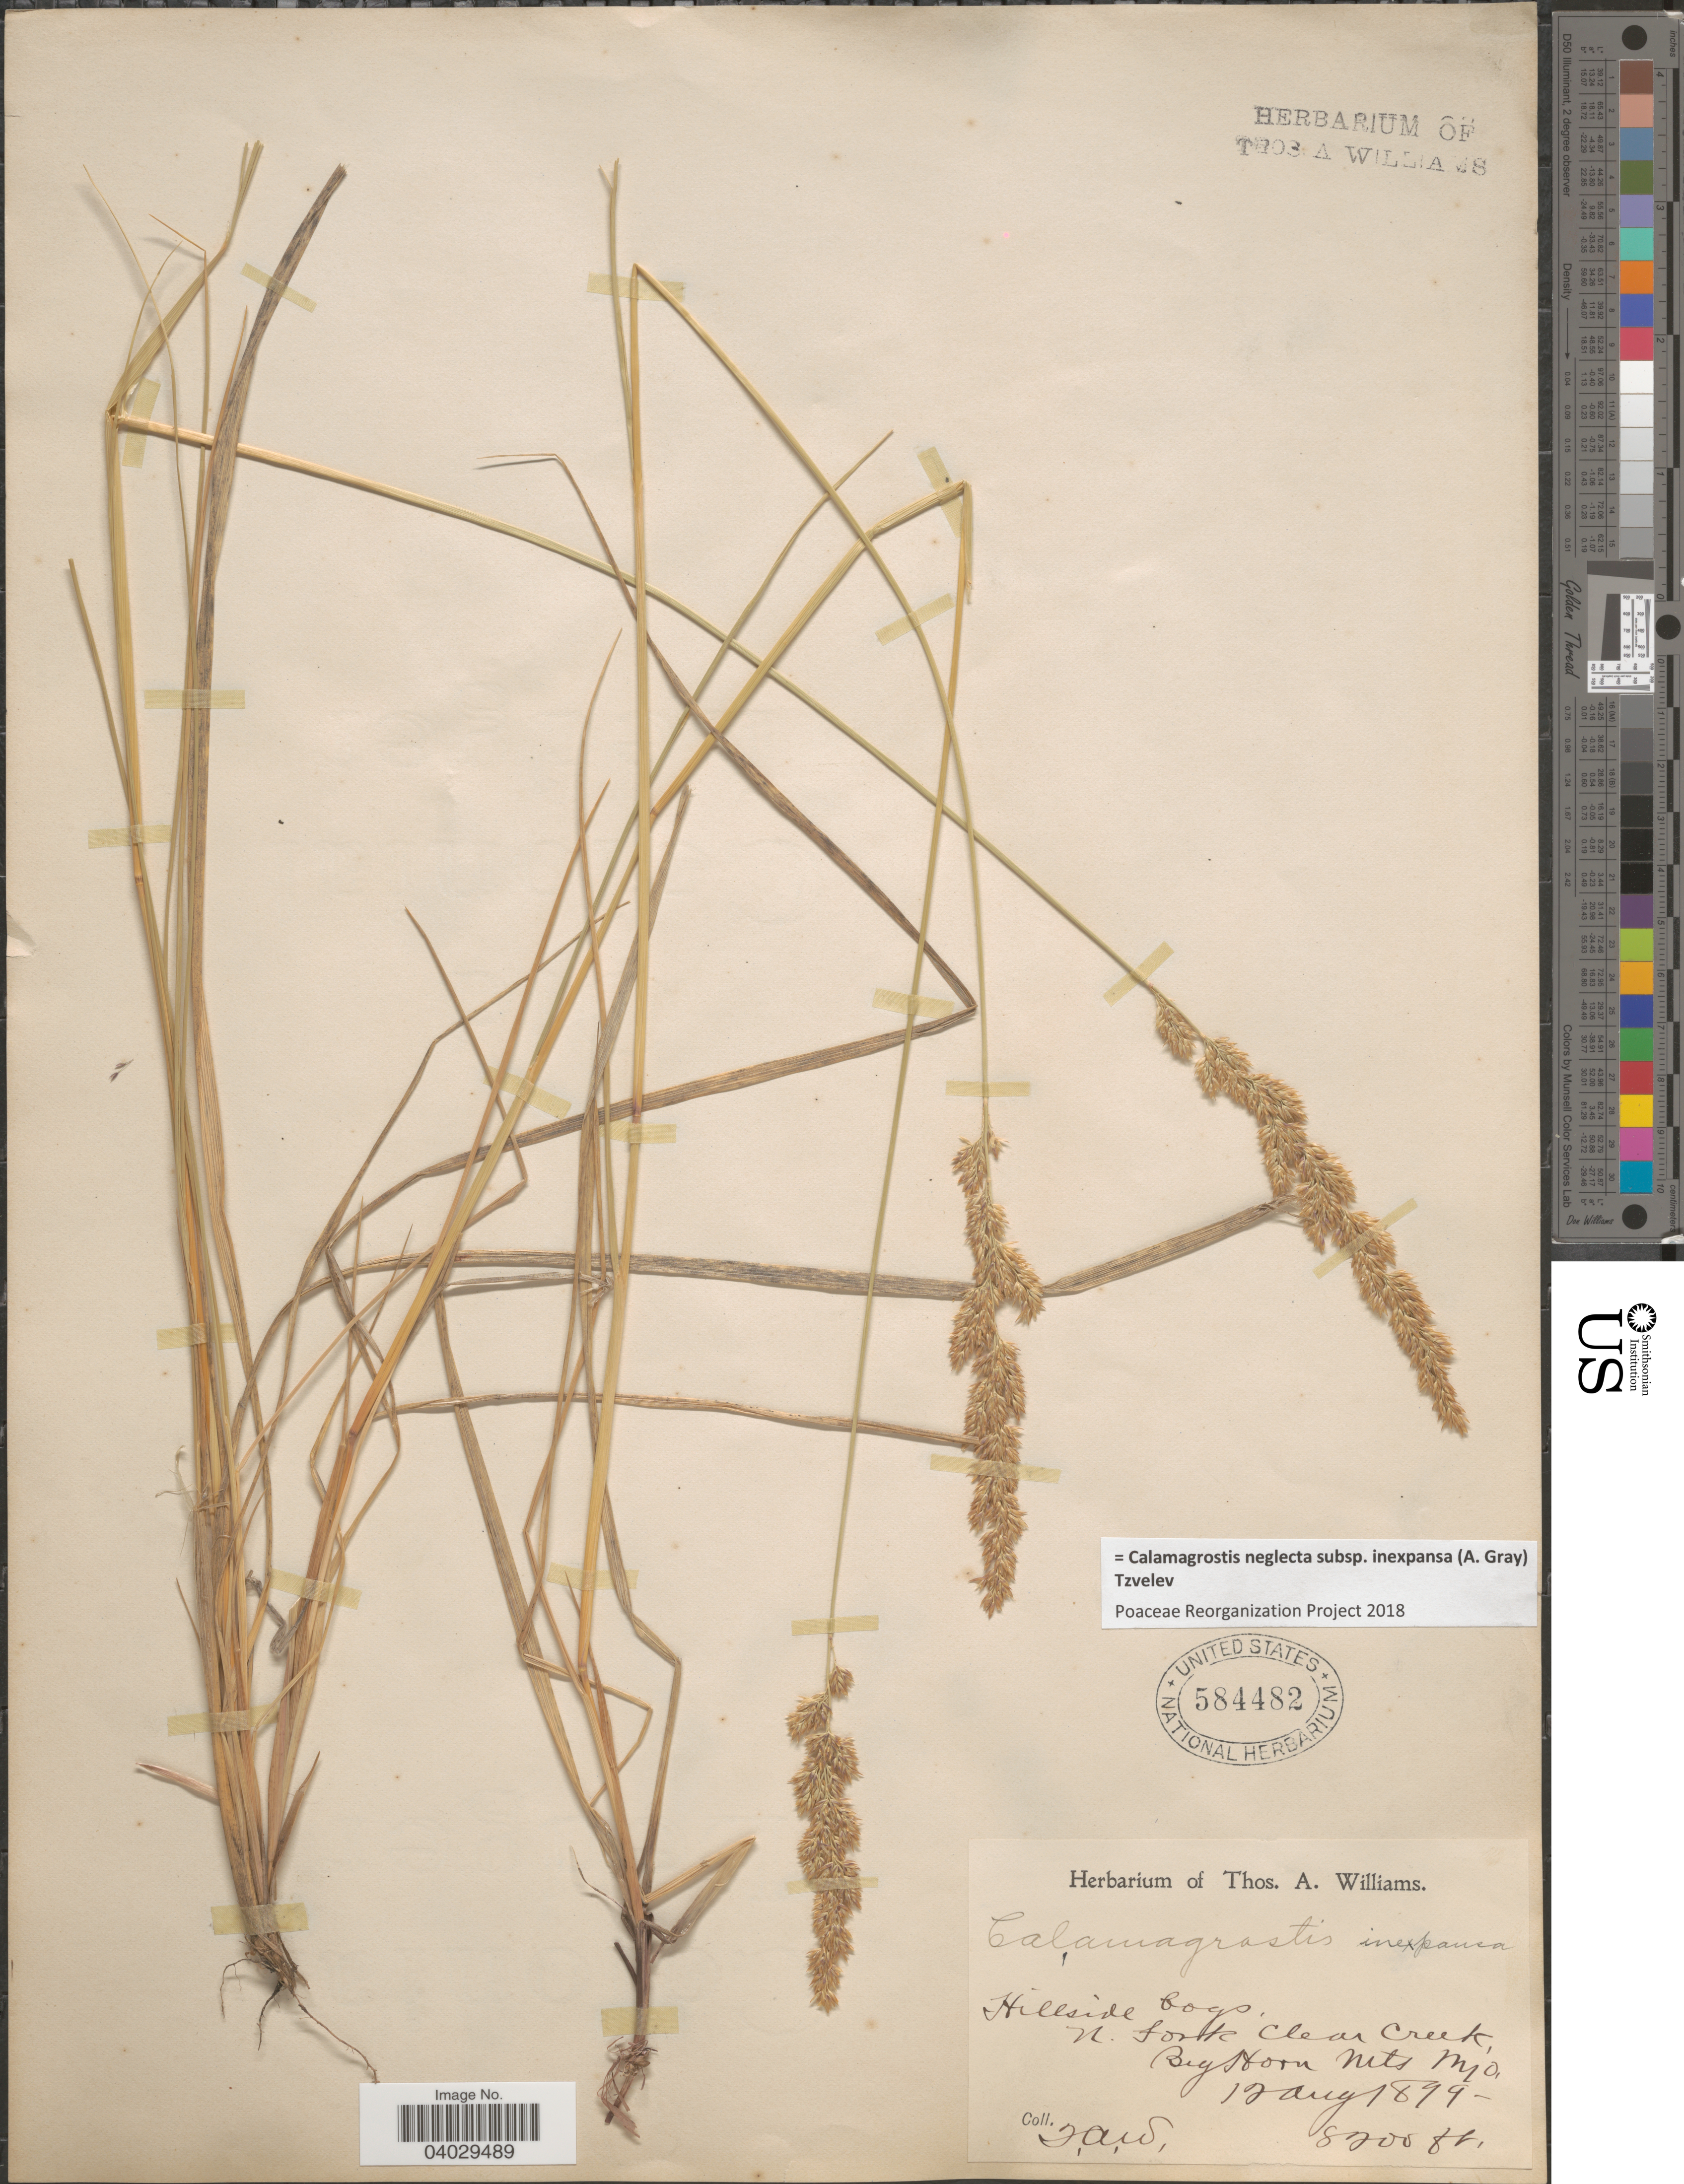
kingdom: Plantae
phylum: Tracheophyta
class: Liliopsida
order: Poales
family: Poaceae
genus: Calamagrostis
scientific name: Calamagrostis neglecta subsp. inexpansa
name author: (A. Gray) Tzvelev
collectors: T. A. Williams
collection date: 1899-08-12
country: United States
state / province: Wyoming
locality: Hillside bogs, N. Fork Clear Creek, Big Horn Mts.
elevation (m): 2499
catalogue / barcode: US 584482